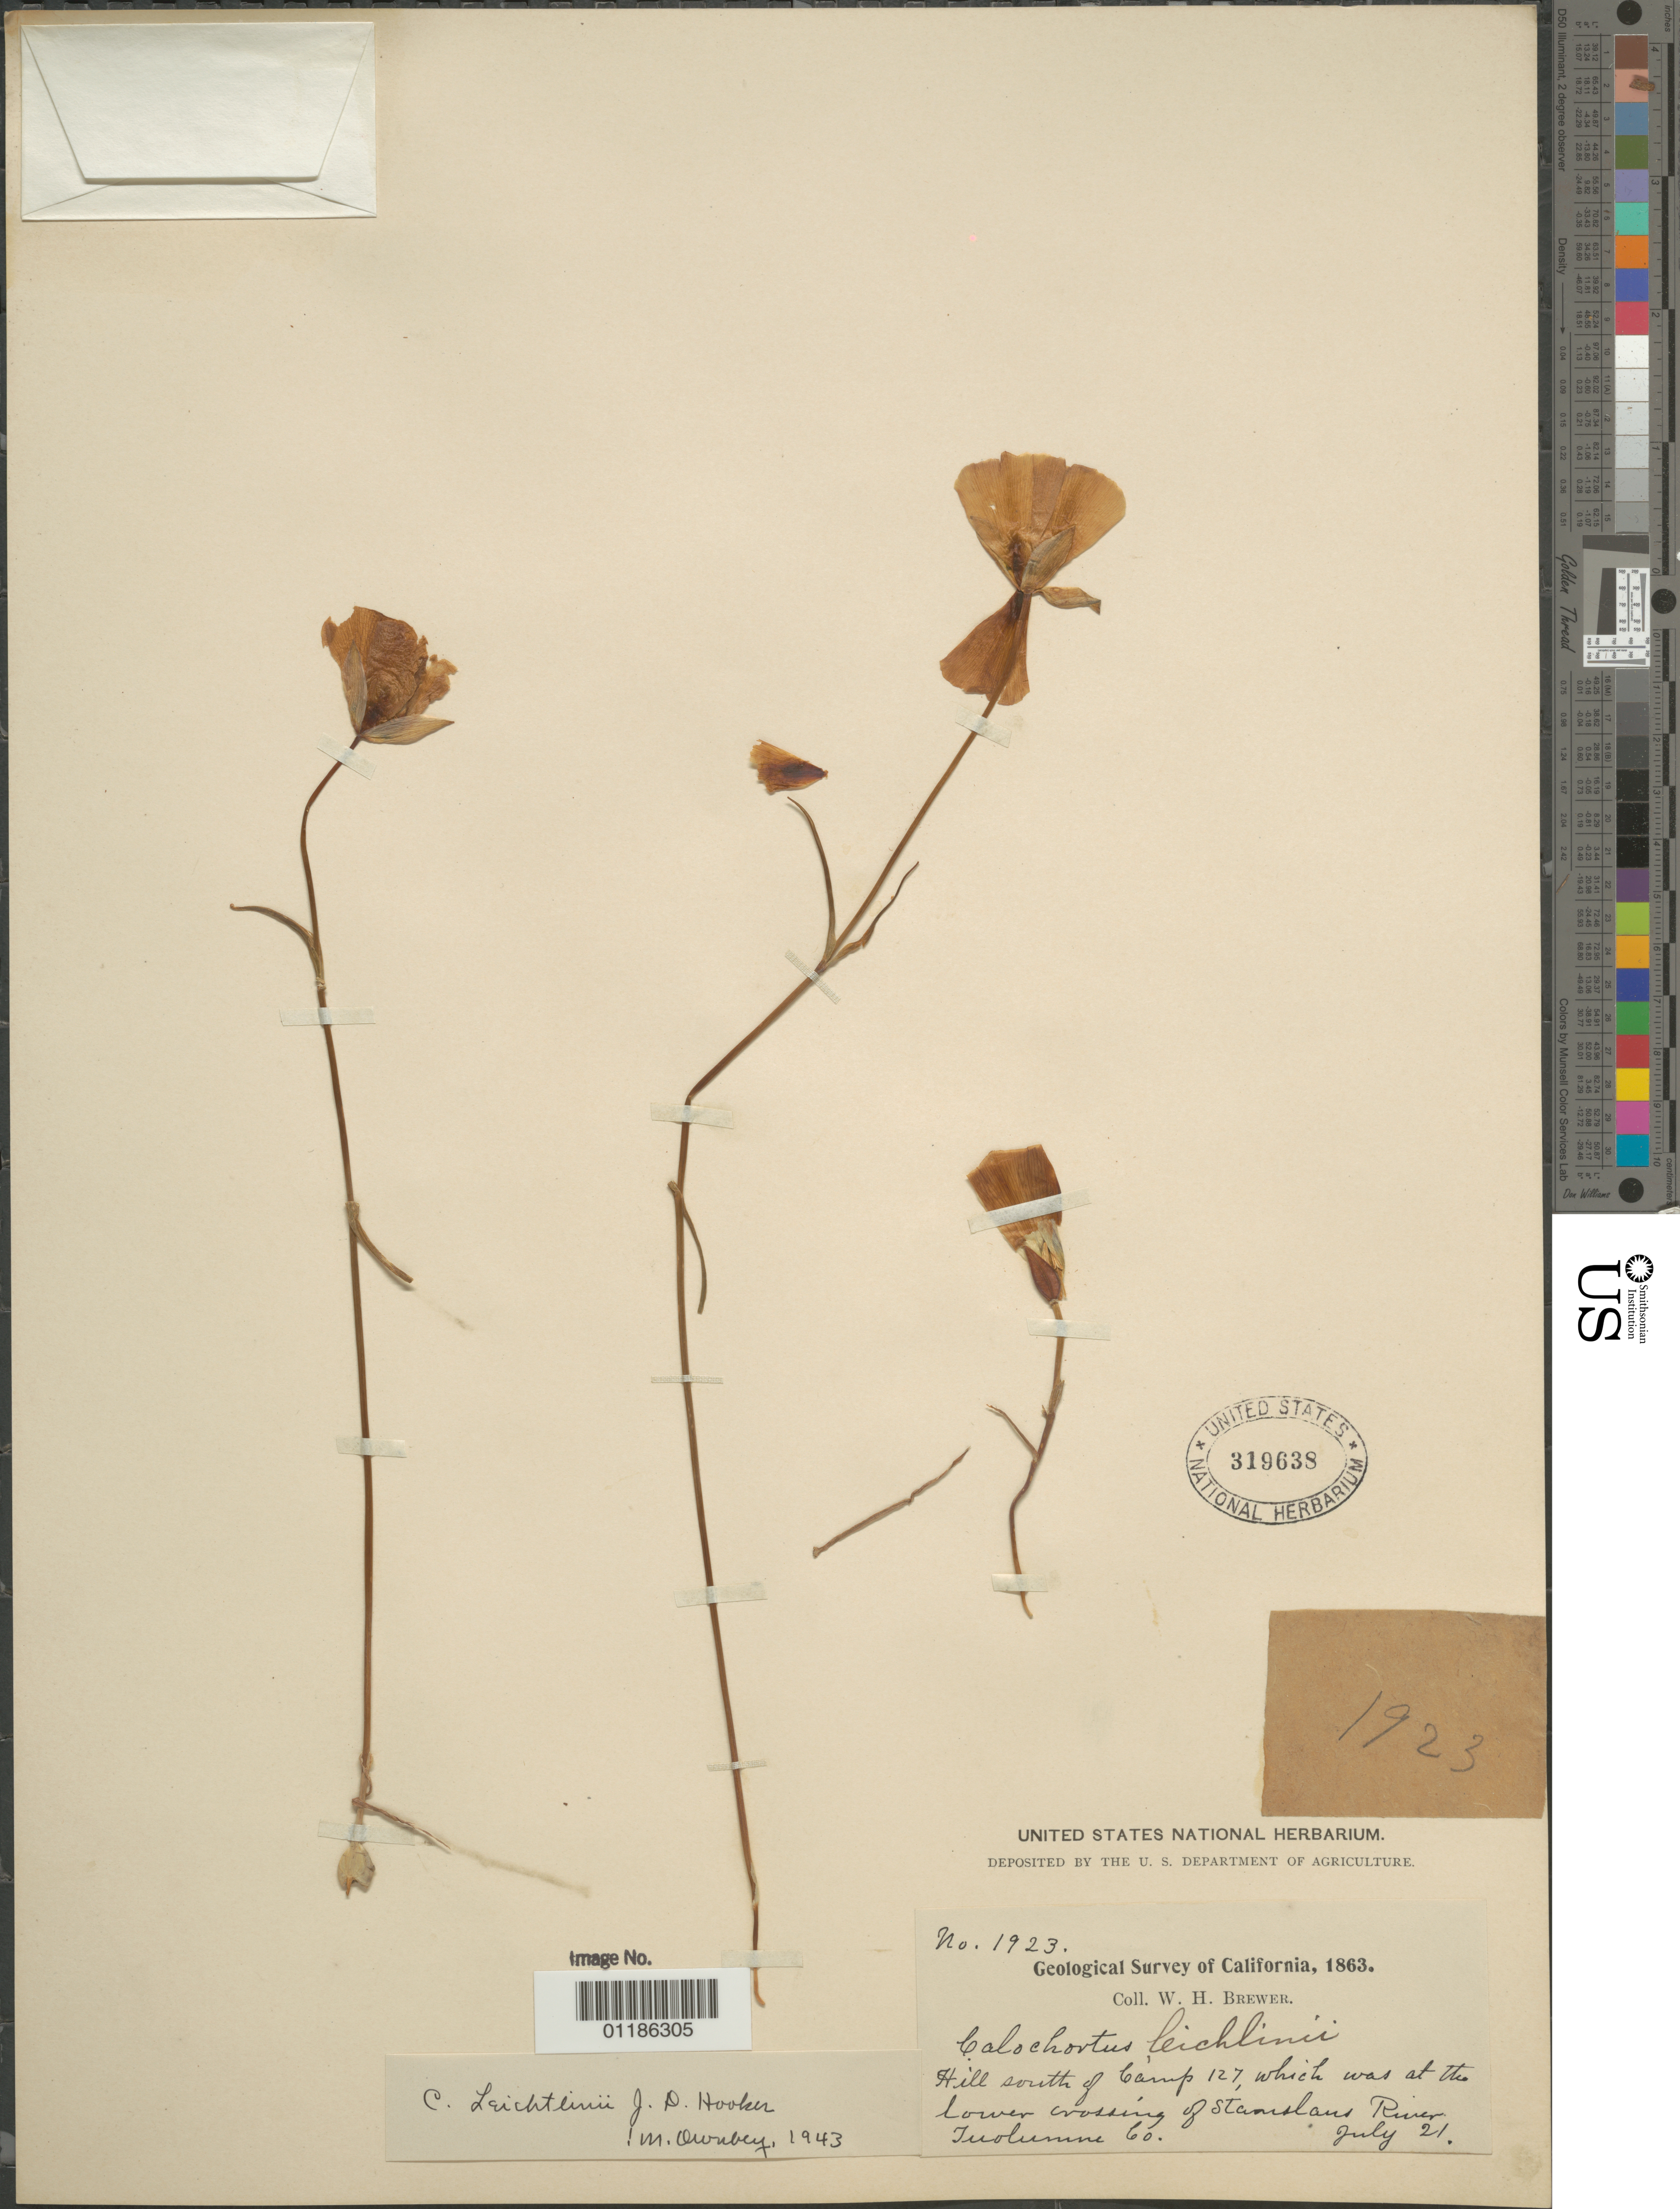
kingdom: Plantae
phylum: Tracheophyta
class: Liliopsida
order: Liliales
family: Liliaceae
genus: Calochortus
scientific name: Calochortus leichtlinii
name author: Hook. f.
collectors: W. H. Brewer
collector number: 1923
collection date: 1863-07-21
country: United States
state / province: California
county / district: Tuolumne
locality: Hill south of Camp 127.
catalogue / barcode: US 319638